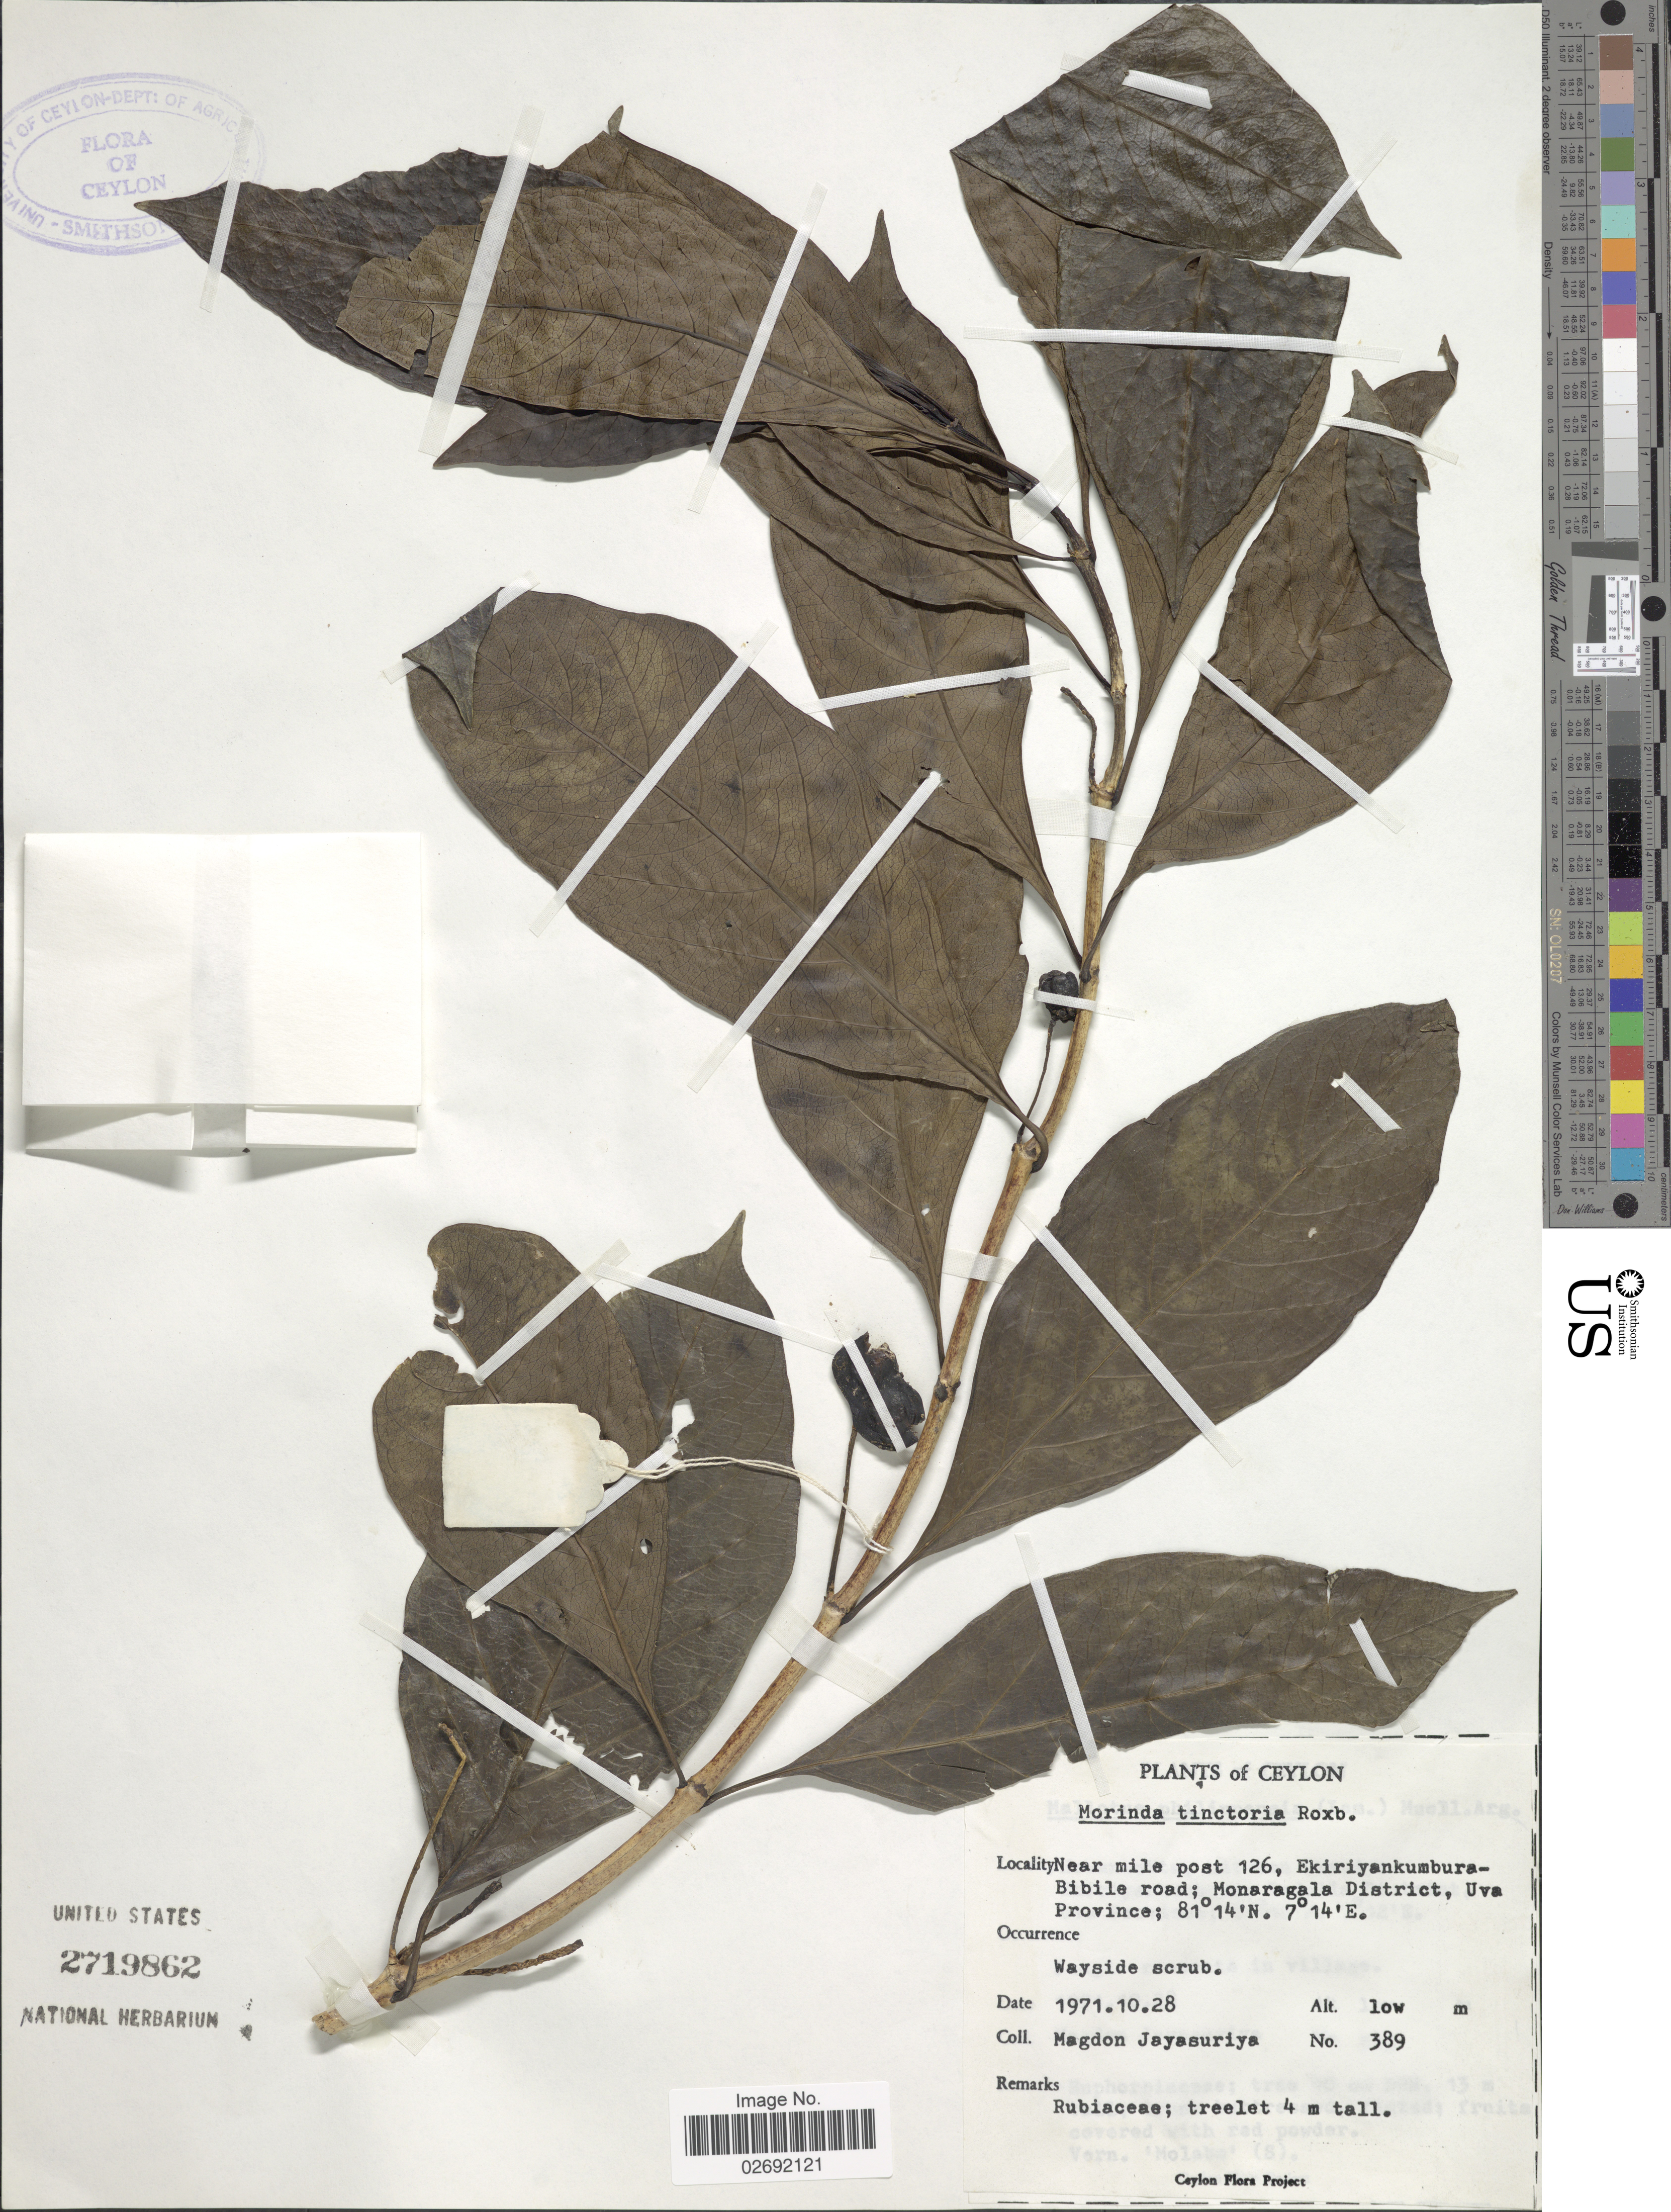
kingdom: Plantae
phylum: Tracheophyta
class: Magnoliopsida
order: Gentianales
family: Rubiaceae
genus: Morinda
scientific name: Morinda coreia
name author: Buch.-Ham.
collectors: A. H. Jayasuriya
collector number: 389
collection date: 1971-10-28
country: Sri Lanka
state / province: Uva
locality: Ceylon, Near mile post 126, Ekiriyankumbura-Bibile road; Monaragala District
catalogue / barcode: US 2719862